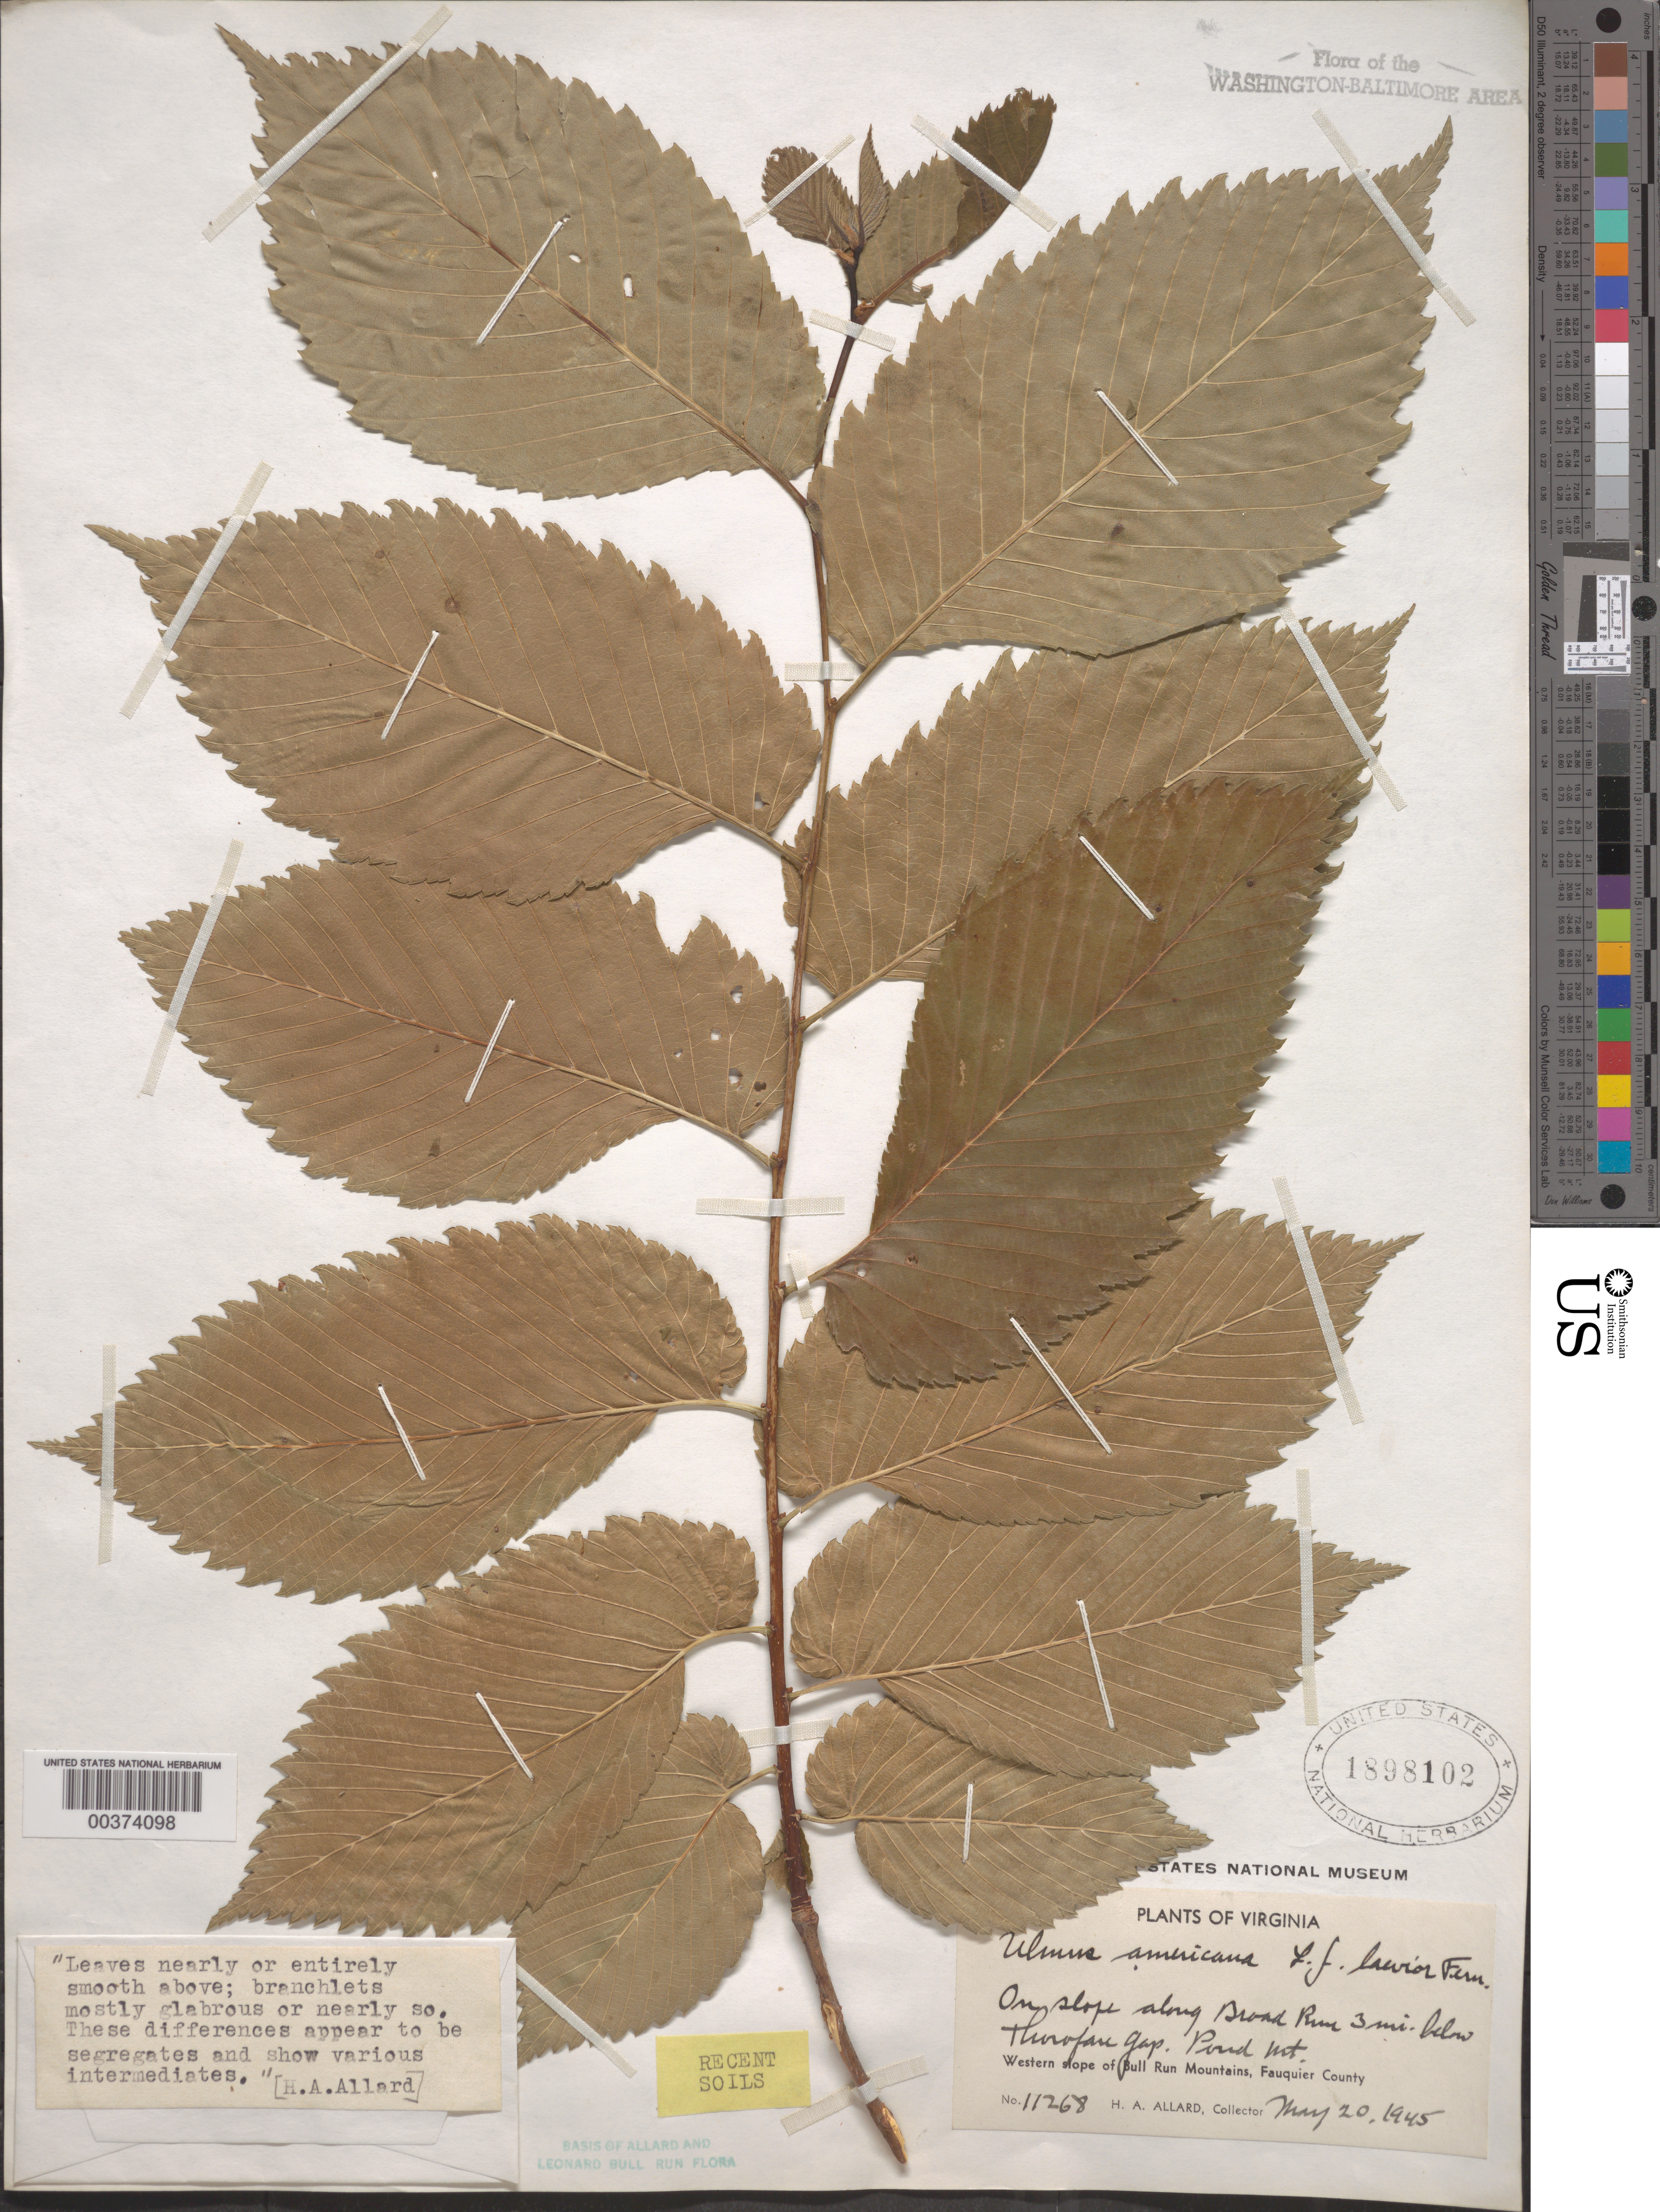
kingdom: Plantae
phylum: Tracheophyta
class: Magnoliopsida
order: Rosales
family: Ulmaceae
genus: Ulmus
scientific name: Ulmus americana f. laevior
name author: Fernald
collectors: H. A. Allard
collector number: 11268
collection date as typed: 20 May 1945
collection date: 1945-05-20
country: United States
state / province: Virginia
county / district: Fauquier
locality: Broad Run below Thorofare Gap, Pond Mountain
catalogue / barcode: US 1898102